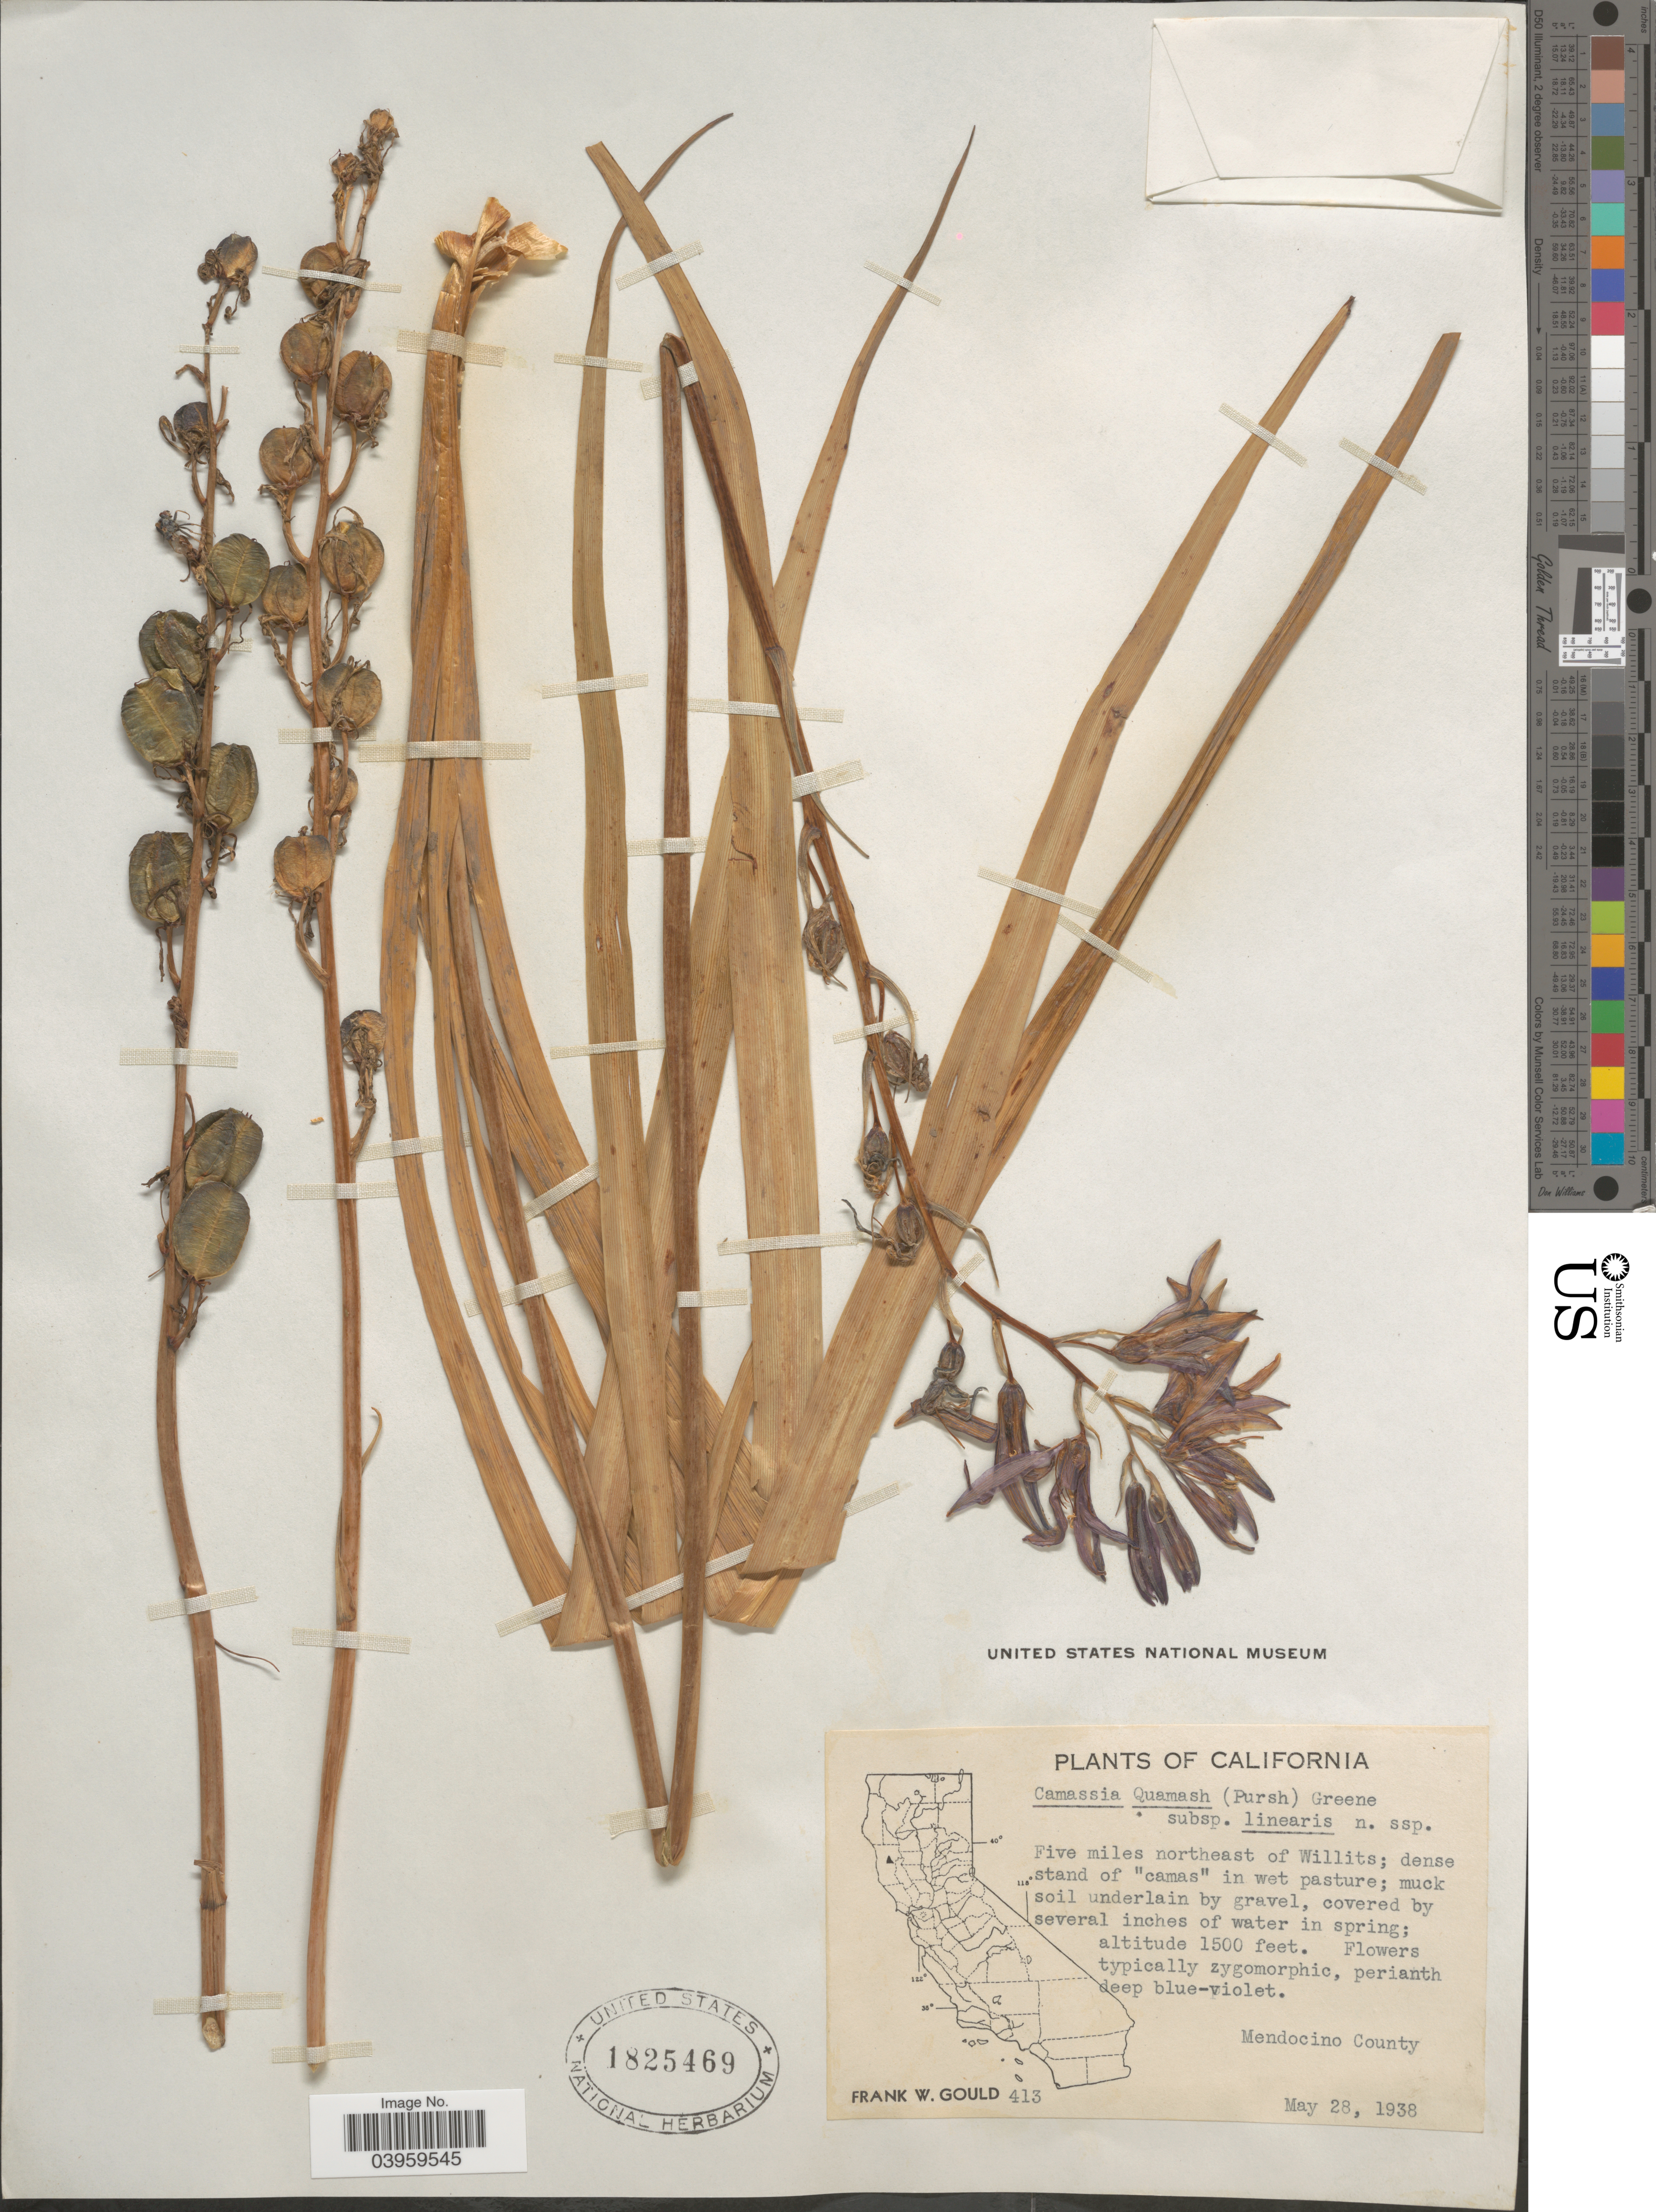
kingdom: Plantae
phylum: Tracheophyta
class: Liliopsida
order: Asparagales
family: Asparagaceae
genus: Camassia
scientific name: Camassia quamash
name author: (Pursh) Greene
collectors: F. W. Gould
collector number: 413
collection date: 1938-05-28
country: United States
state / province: California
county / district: Mendocino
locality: Five miles northeast of Willits. Mendocino County.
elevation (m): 457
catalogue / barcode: US 1825469